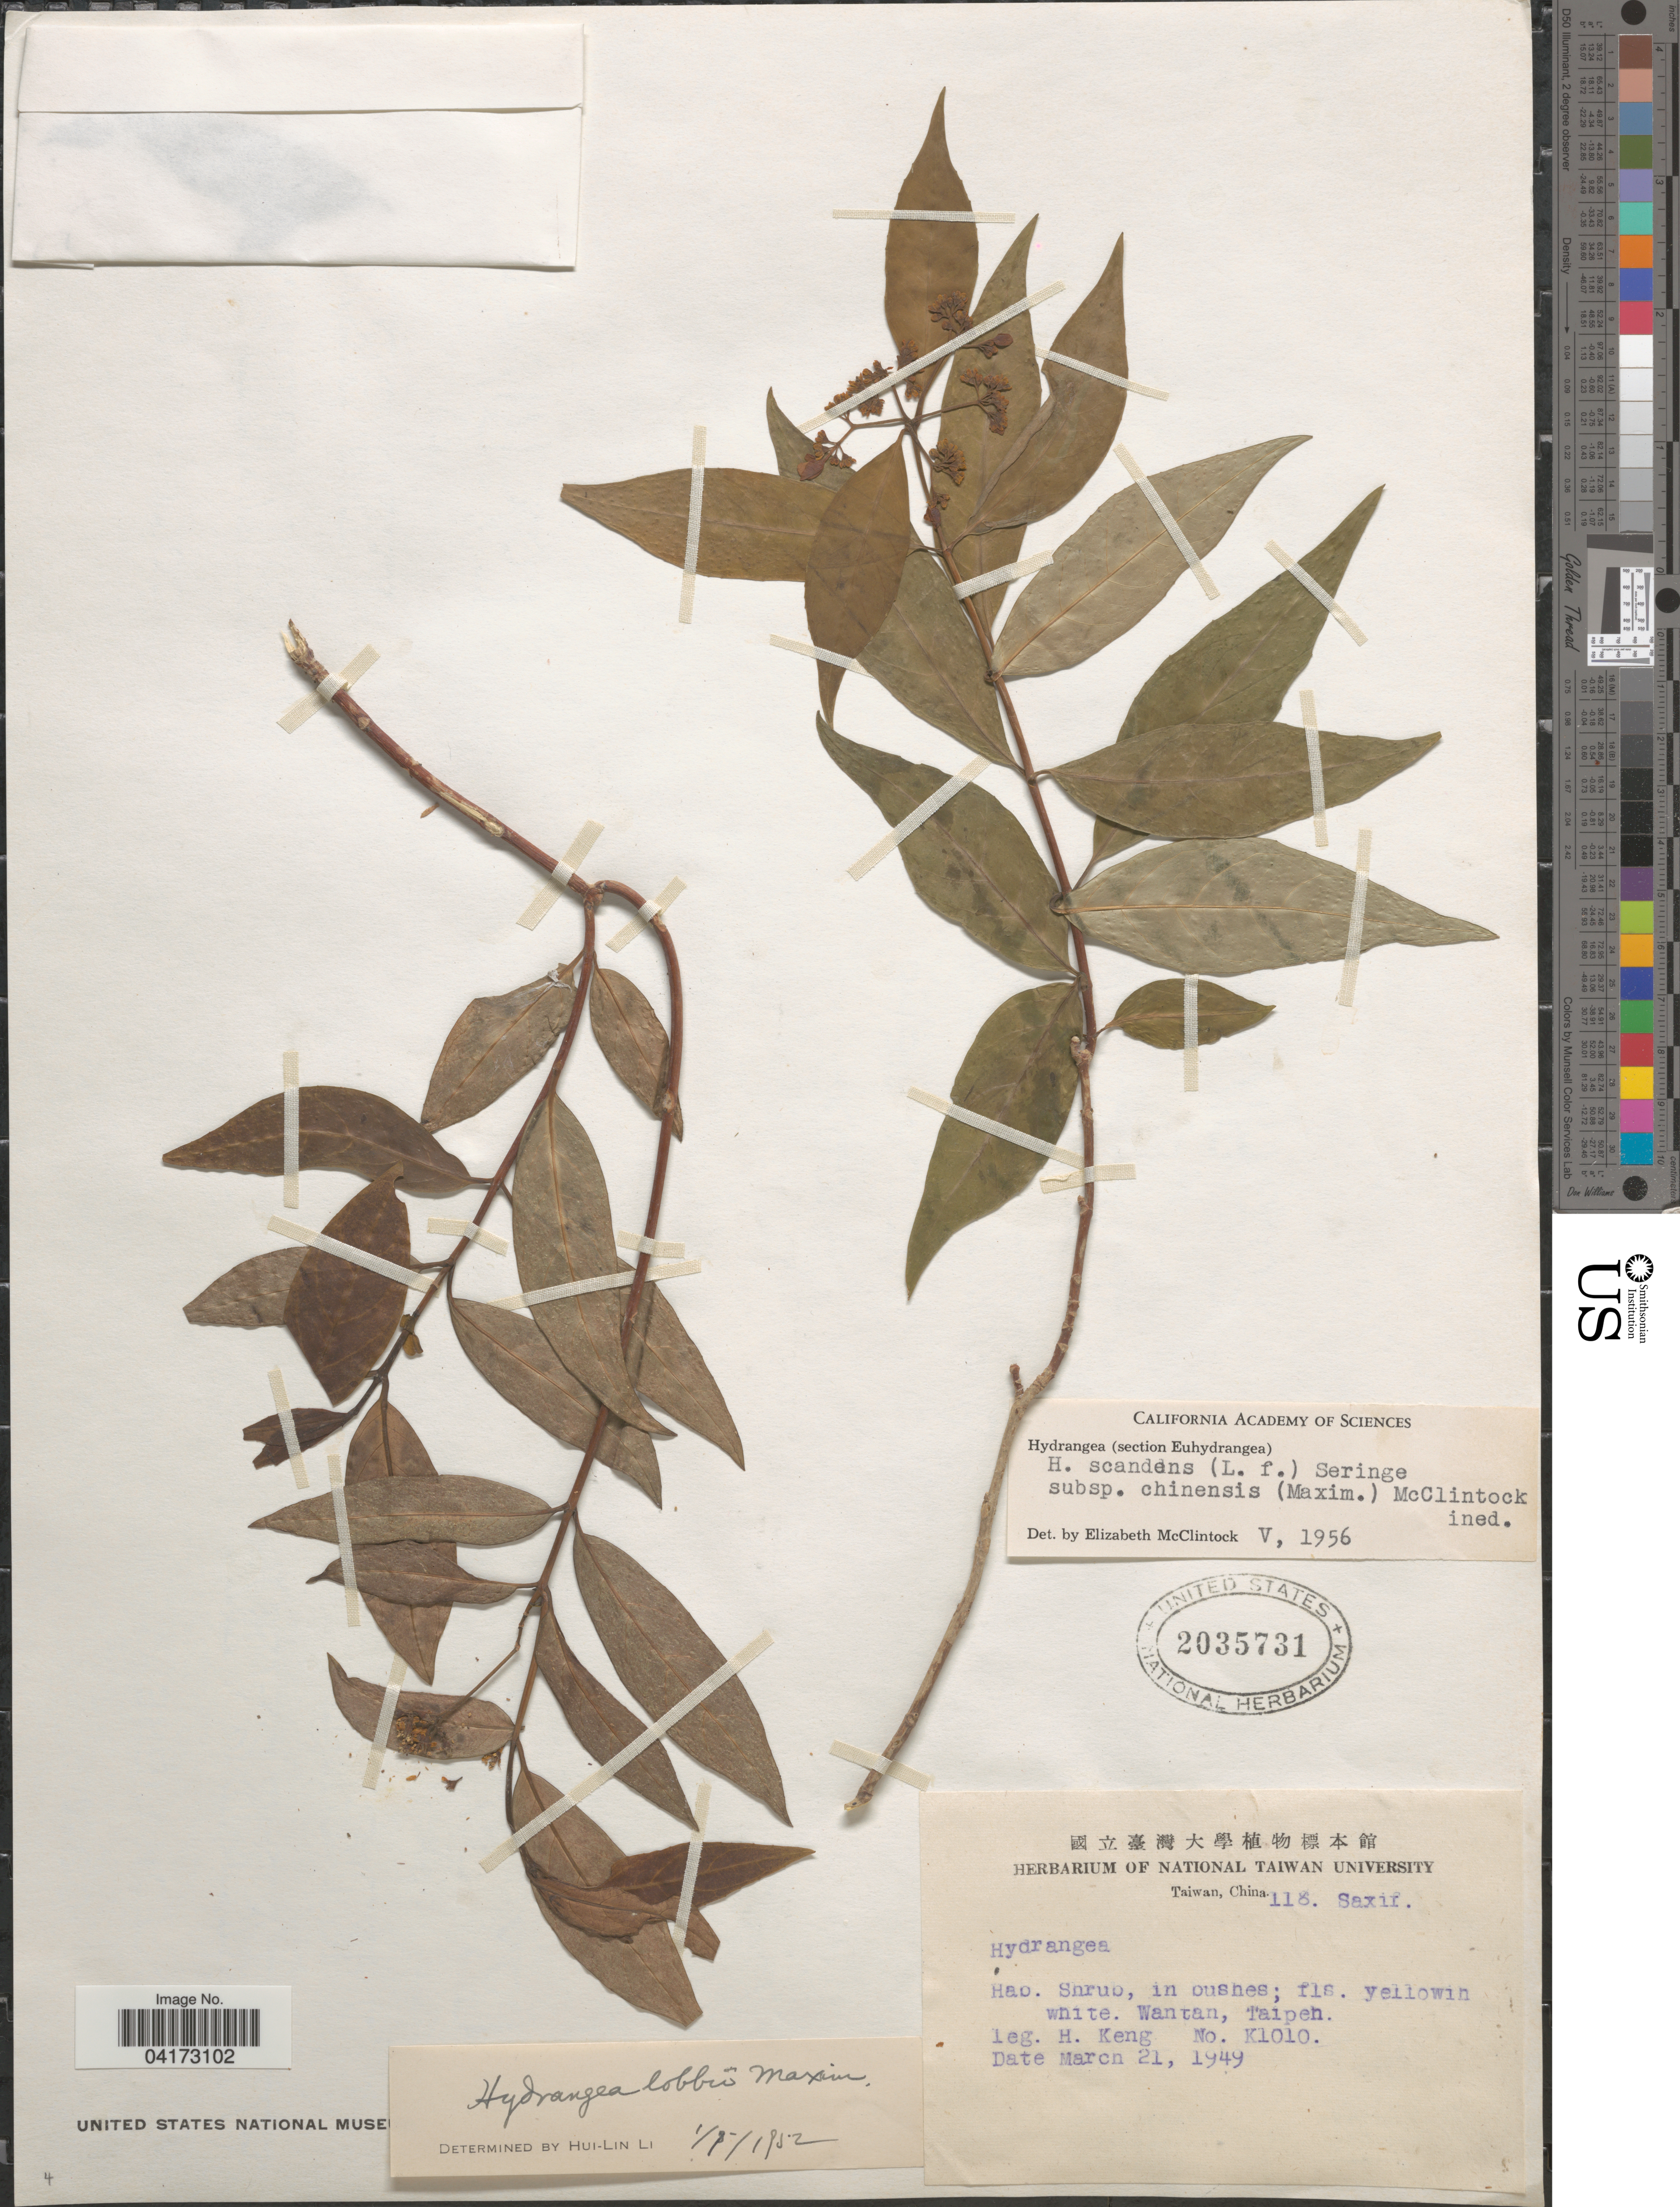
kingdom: Plantae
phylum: Tracheophyta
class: Magnoliopsida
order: Cornales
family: Hydrangeaceae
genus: Hydrangea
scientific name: Hydrangea scandens subsp. chinensis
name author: (Maxim.) E. M. McClint.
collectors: H. Keng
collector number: K1010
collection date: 1949-03-21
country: Taiwan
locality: Wantan, Taipeh.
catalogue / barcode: US 2035731